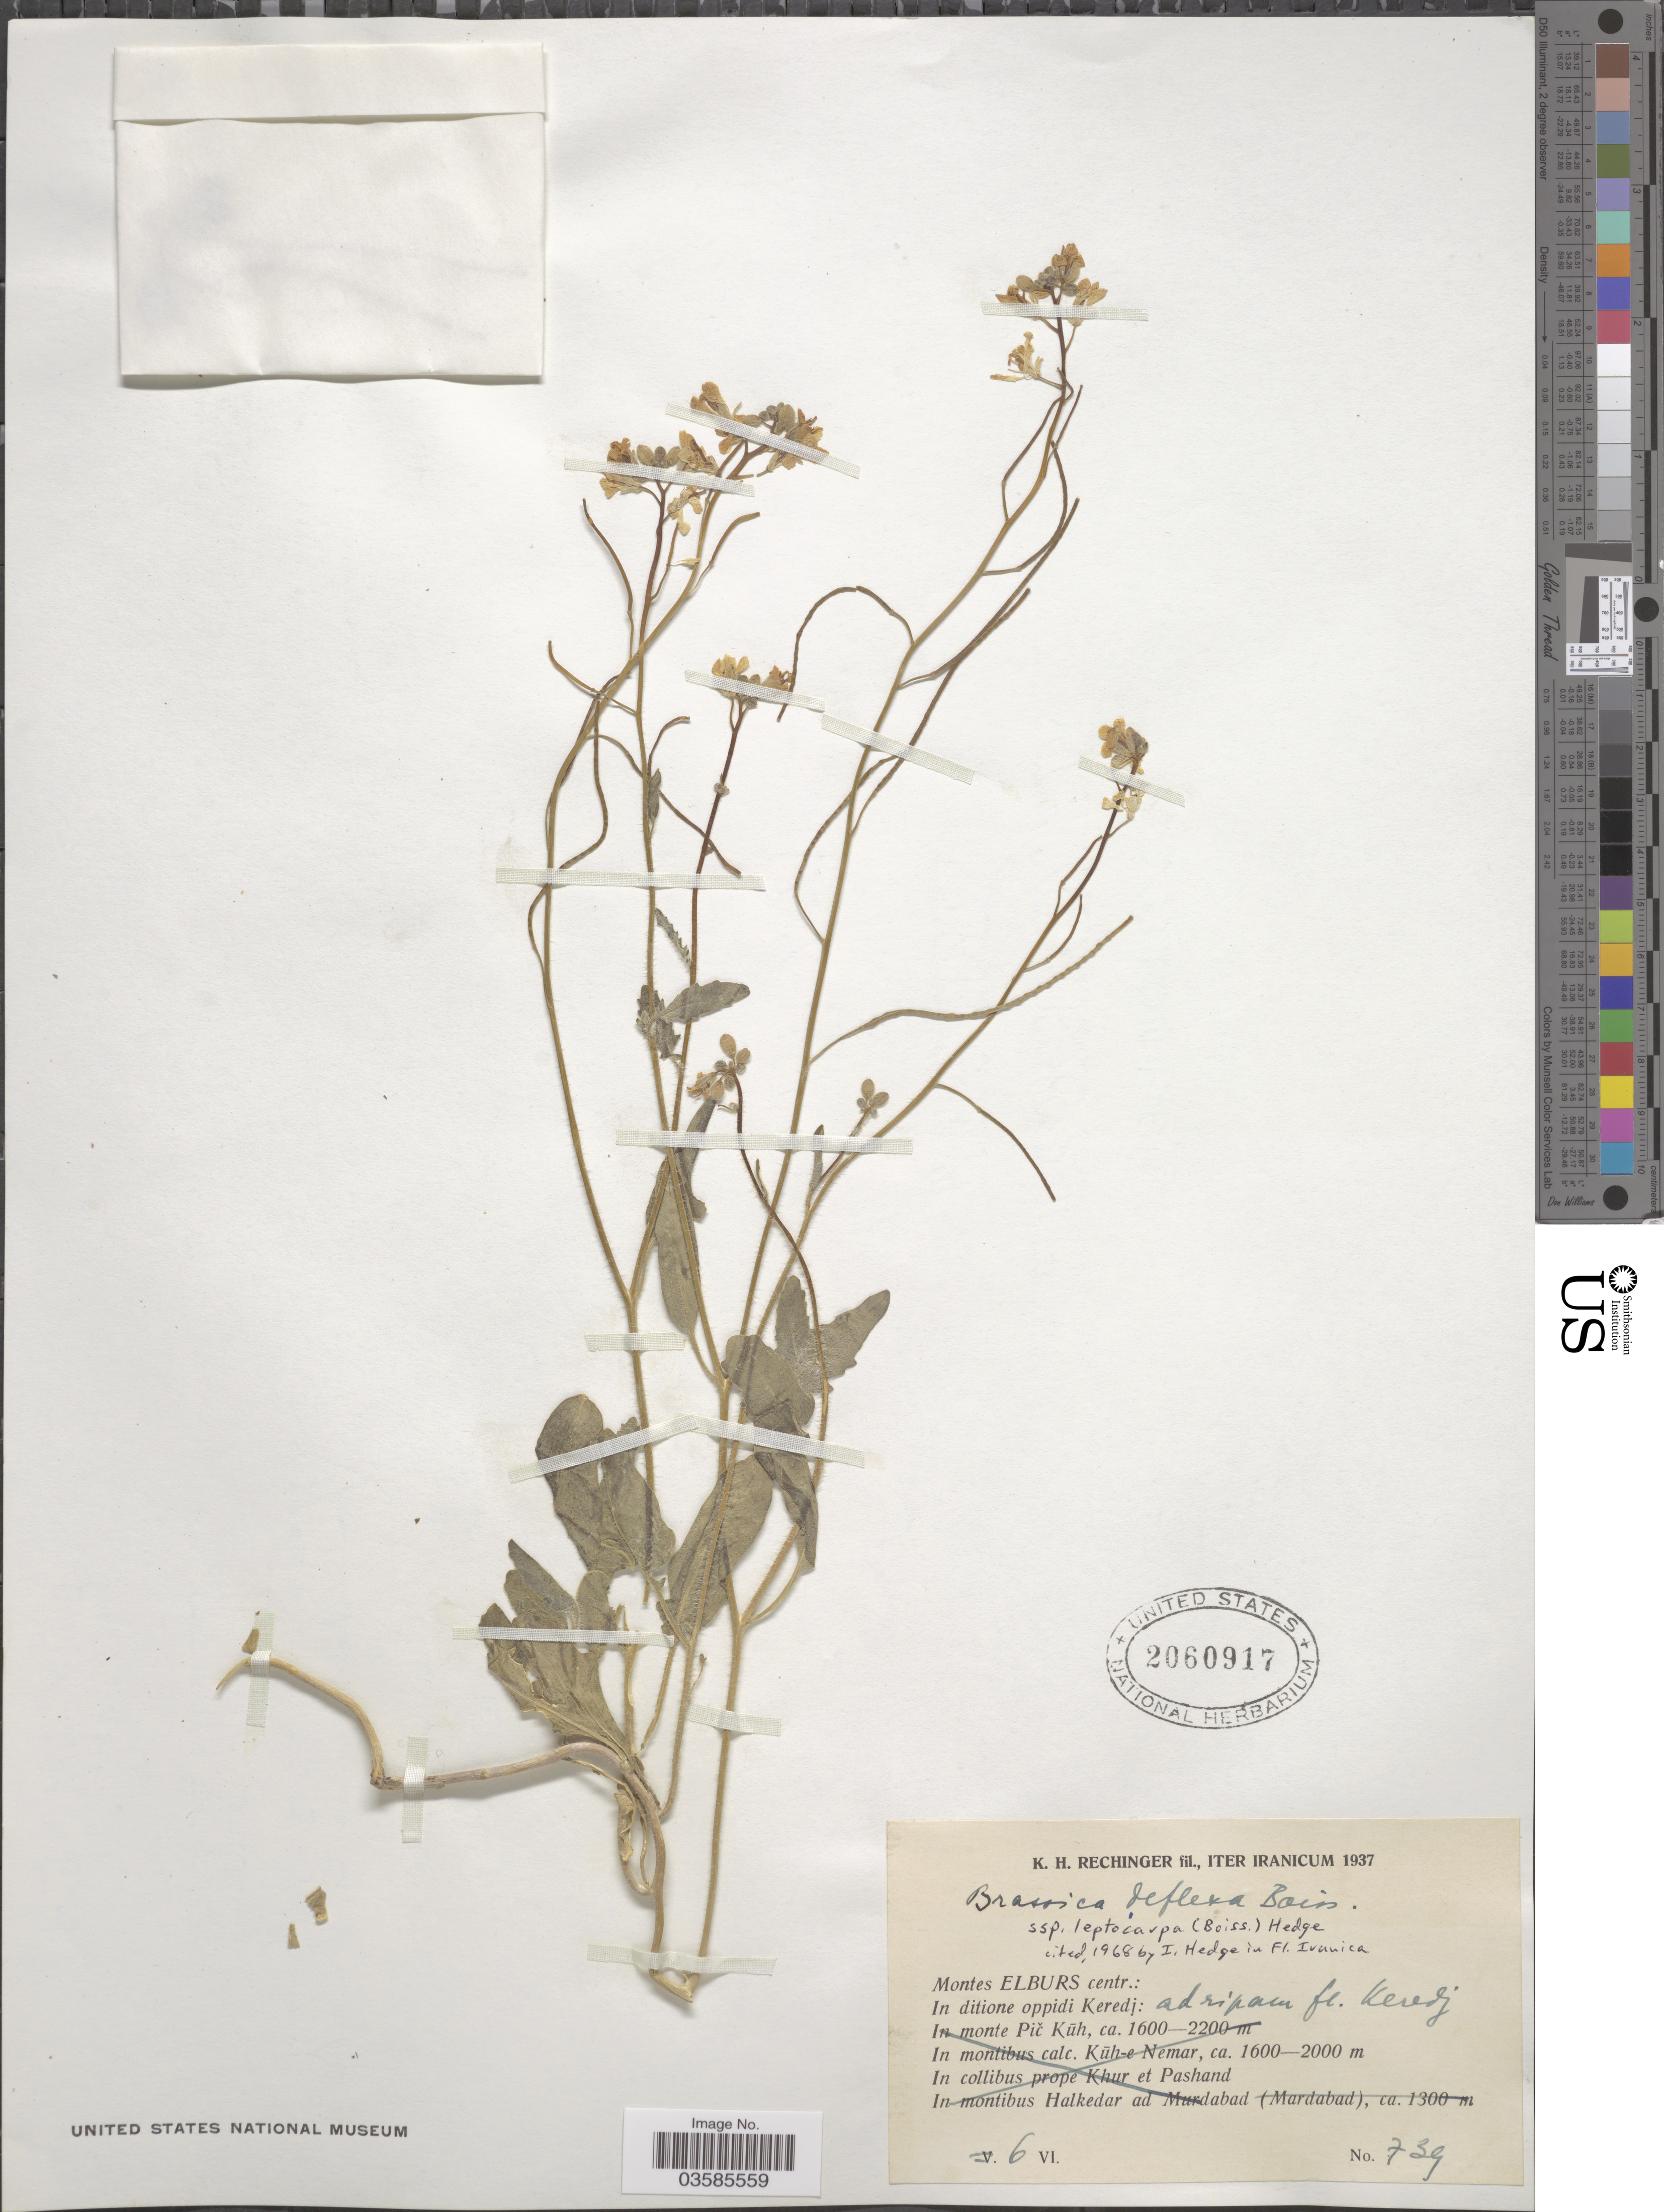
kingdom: Plantae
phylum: Tracheophyta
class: Magnoliopsida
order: Brassicales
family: Brassicaceae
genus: Brassica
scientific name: Brassica deflexa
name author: Boiss.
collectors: K. H. Rechinger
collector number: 739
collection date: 1937-06-06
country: Iran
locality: Montes Elburs centr., In ditione oppidi Keredj adripam fl Keredj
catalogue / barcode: US 2060917